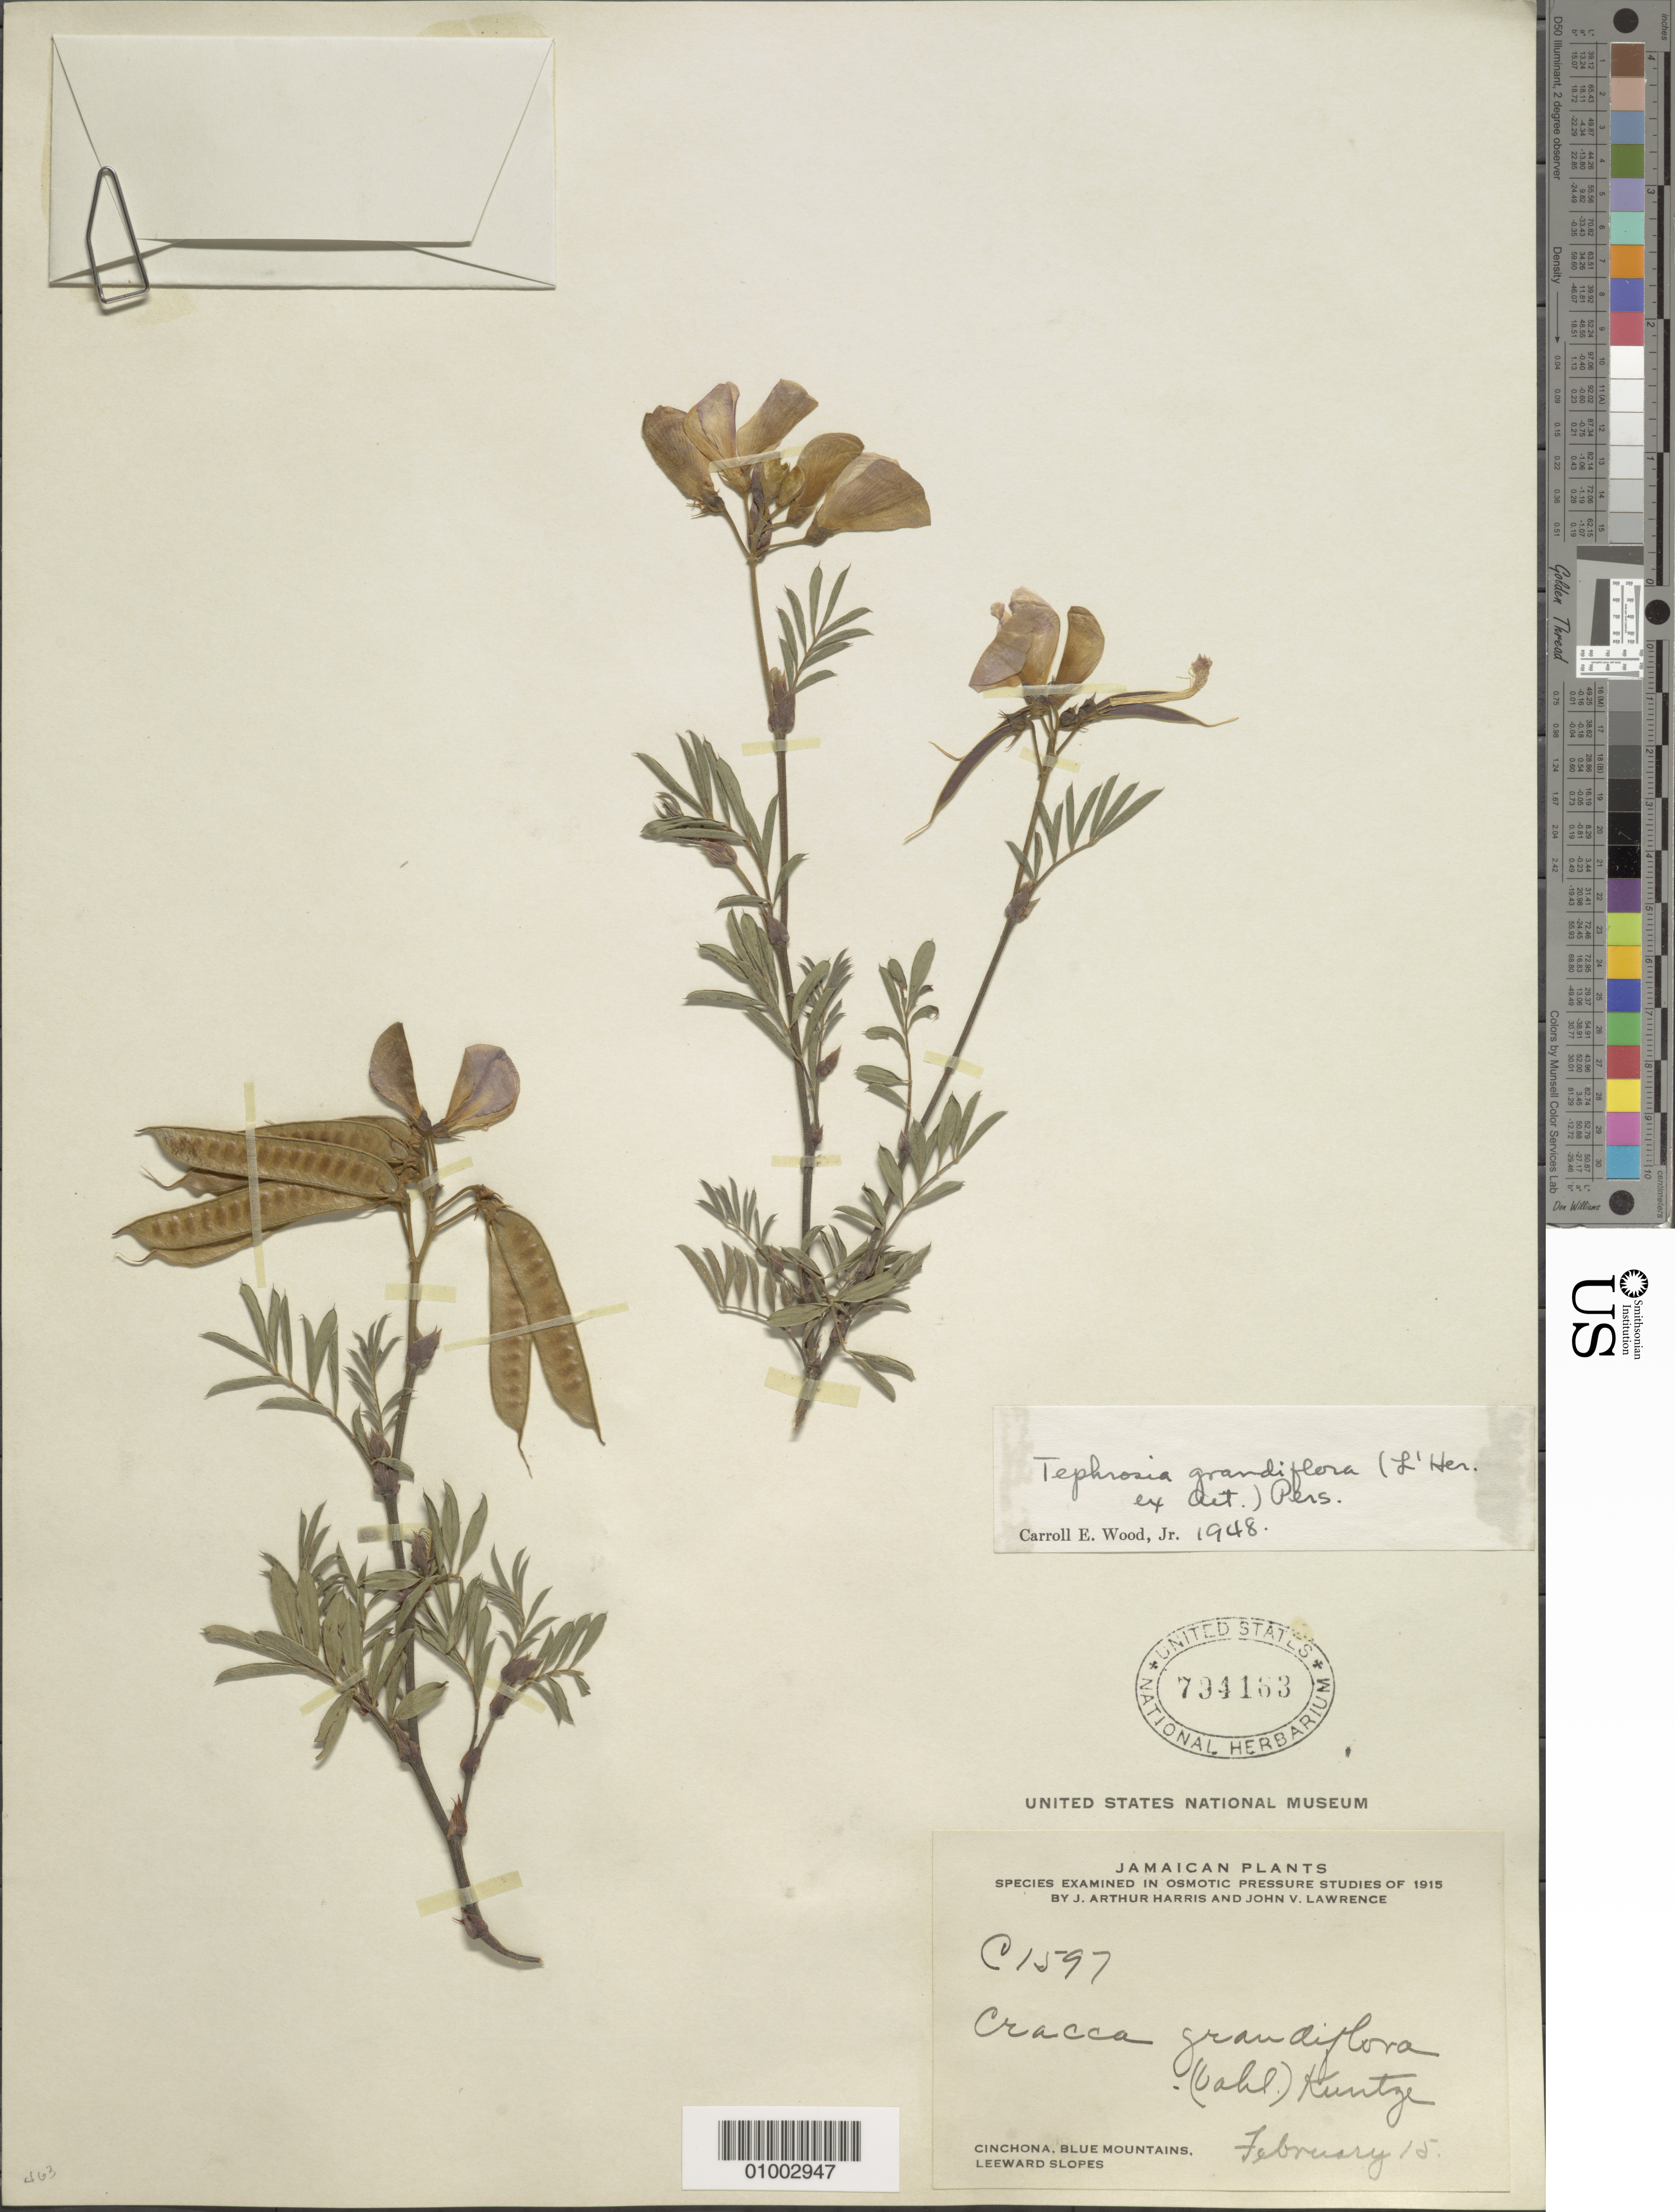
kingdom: Plantae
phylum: Tracheophyta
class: Magnoliopsida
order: Fabales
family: Fabaceae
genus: Tephrosia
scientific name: Tephrosia grandiflora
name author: (Vahl) Pers.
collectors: J. A. Harris & J. Lawrence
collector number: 1597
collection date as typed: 15 Feb 1915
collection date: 1915-02-15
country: Jamaica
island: Jamaica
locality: Cinchona, Blue Mountains, Leeward slopes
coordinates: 0 N, 0 E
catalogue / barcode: US 794163